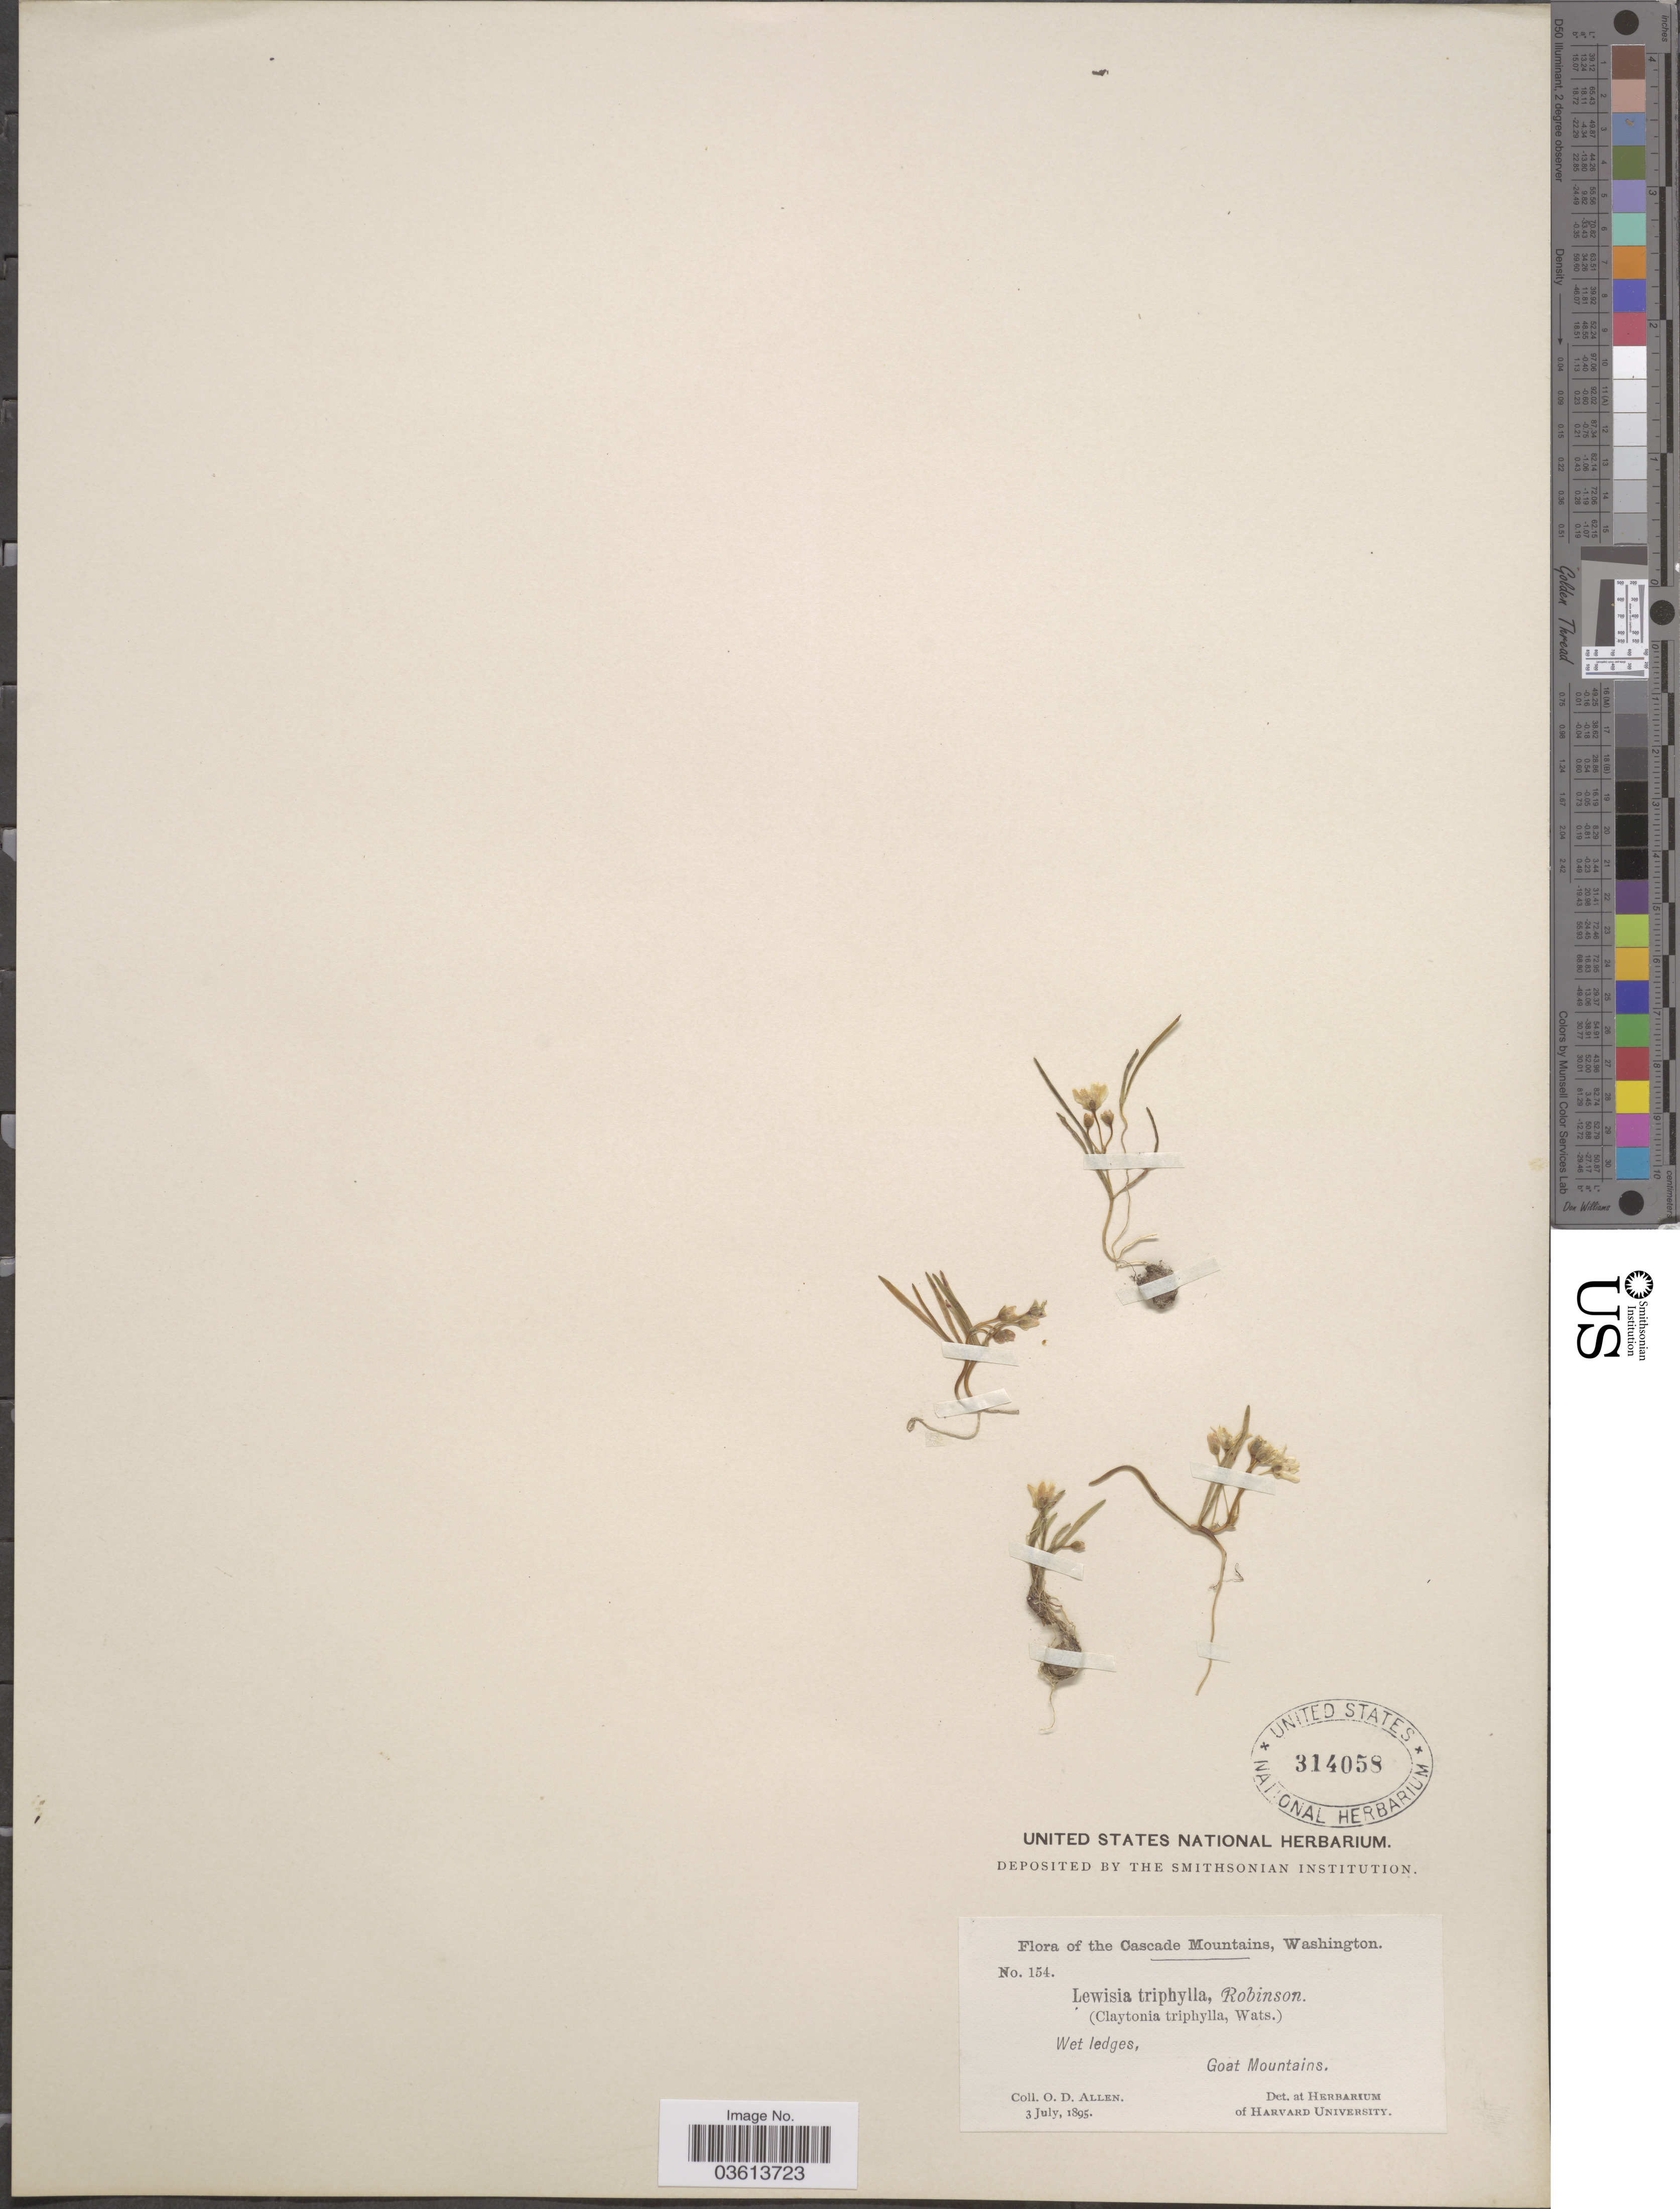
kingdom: Plantae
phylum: Tracheophyta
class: Magnoliopsida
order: Caryophyllales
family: Montiaceae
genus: Erocallis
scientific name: Erocallis triphylla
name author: (S. Watson) Rydb.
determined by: Strong, Mark T., (BOT), Smithsonian Institution - National Museum of Natural History (UNITED STATES)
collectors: O. D. Allen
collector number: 154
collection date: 1895-07-03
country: United States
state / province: Washington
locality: Cascade Mountains. Goat Mountains.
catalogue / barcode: US 314058